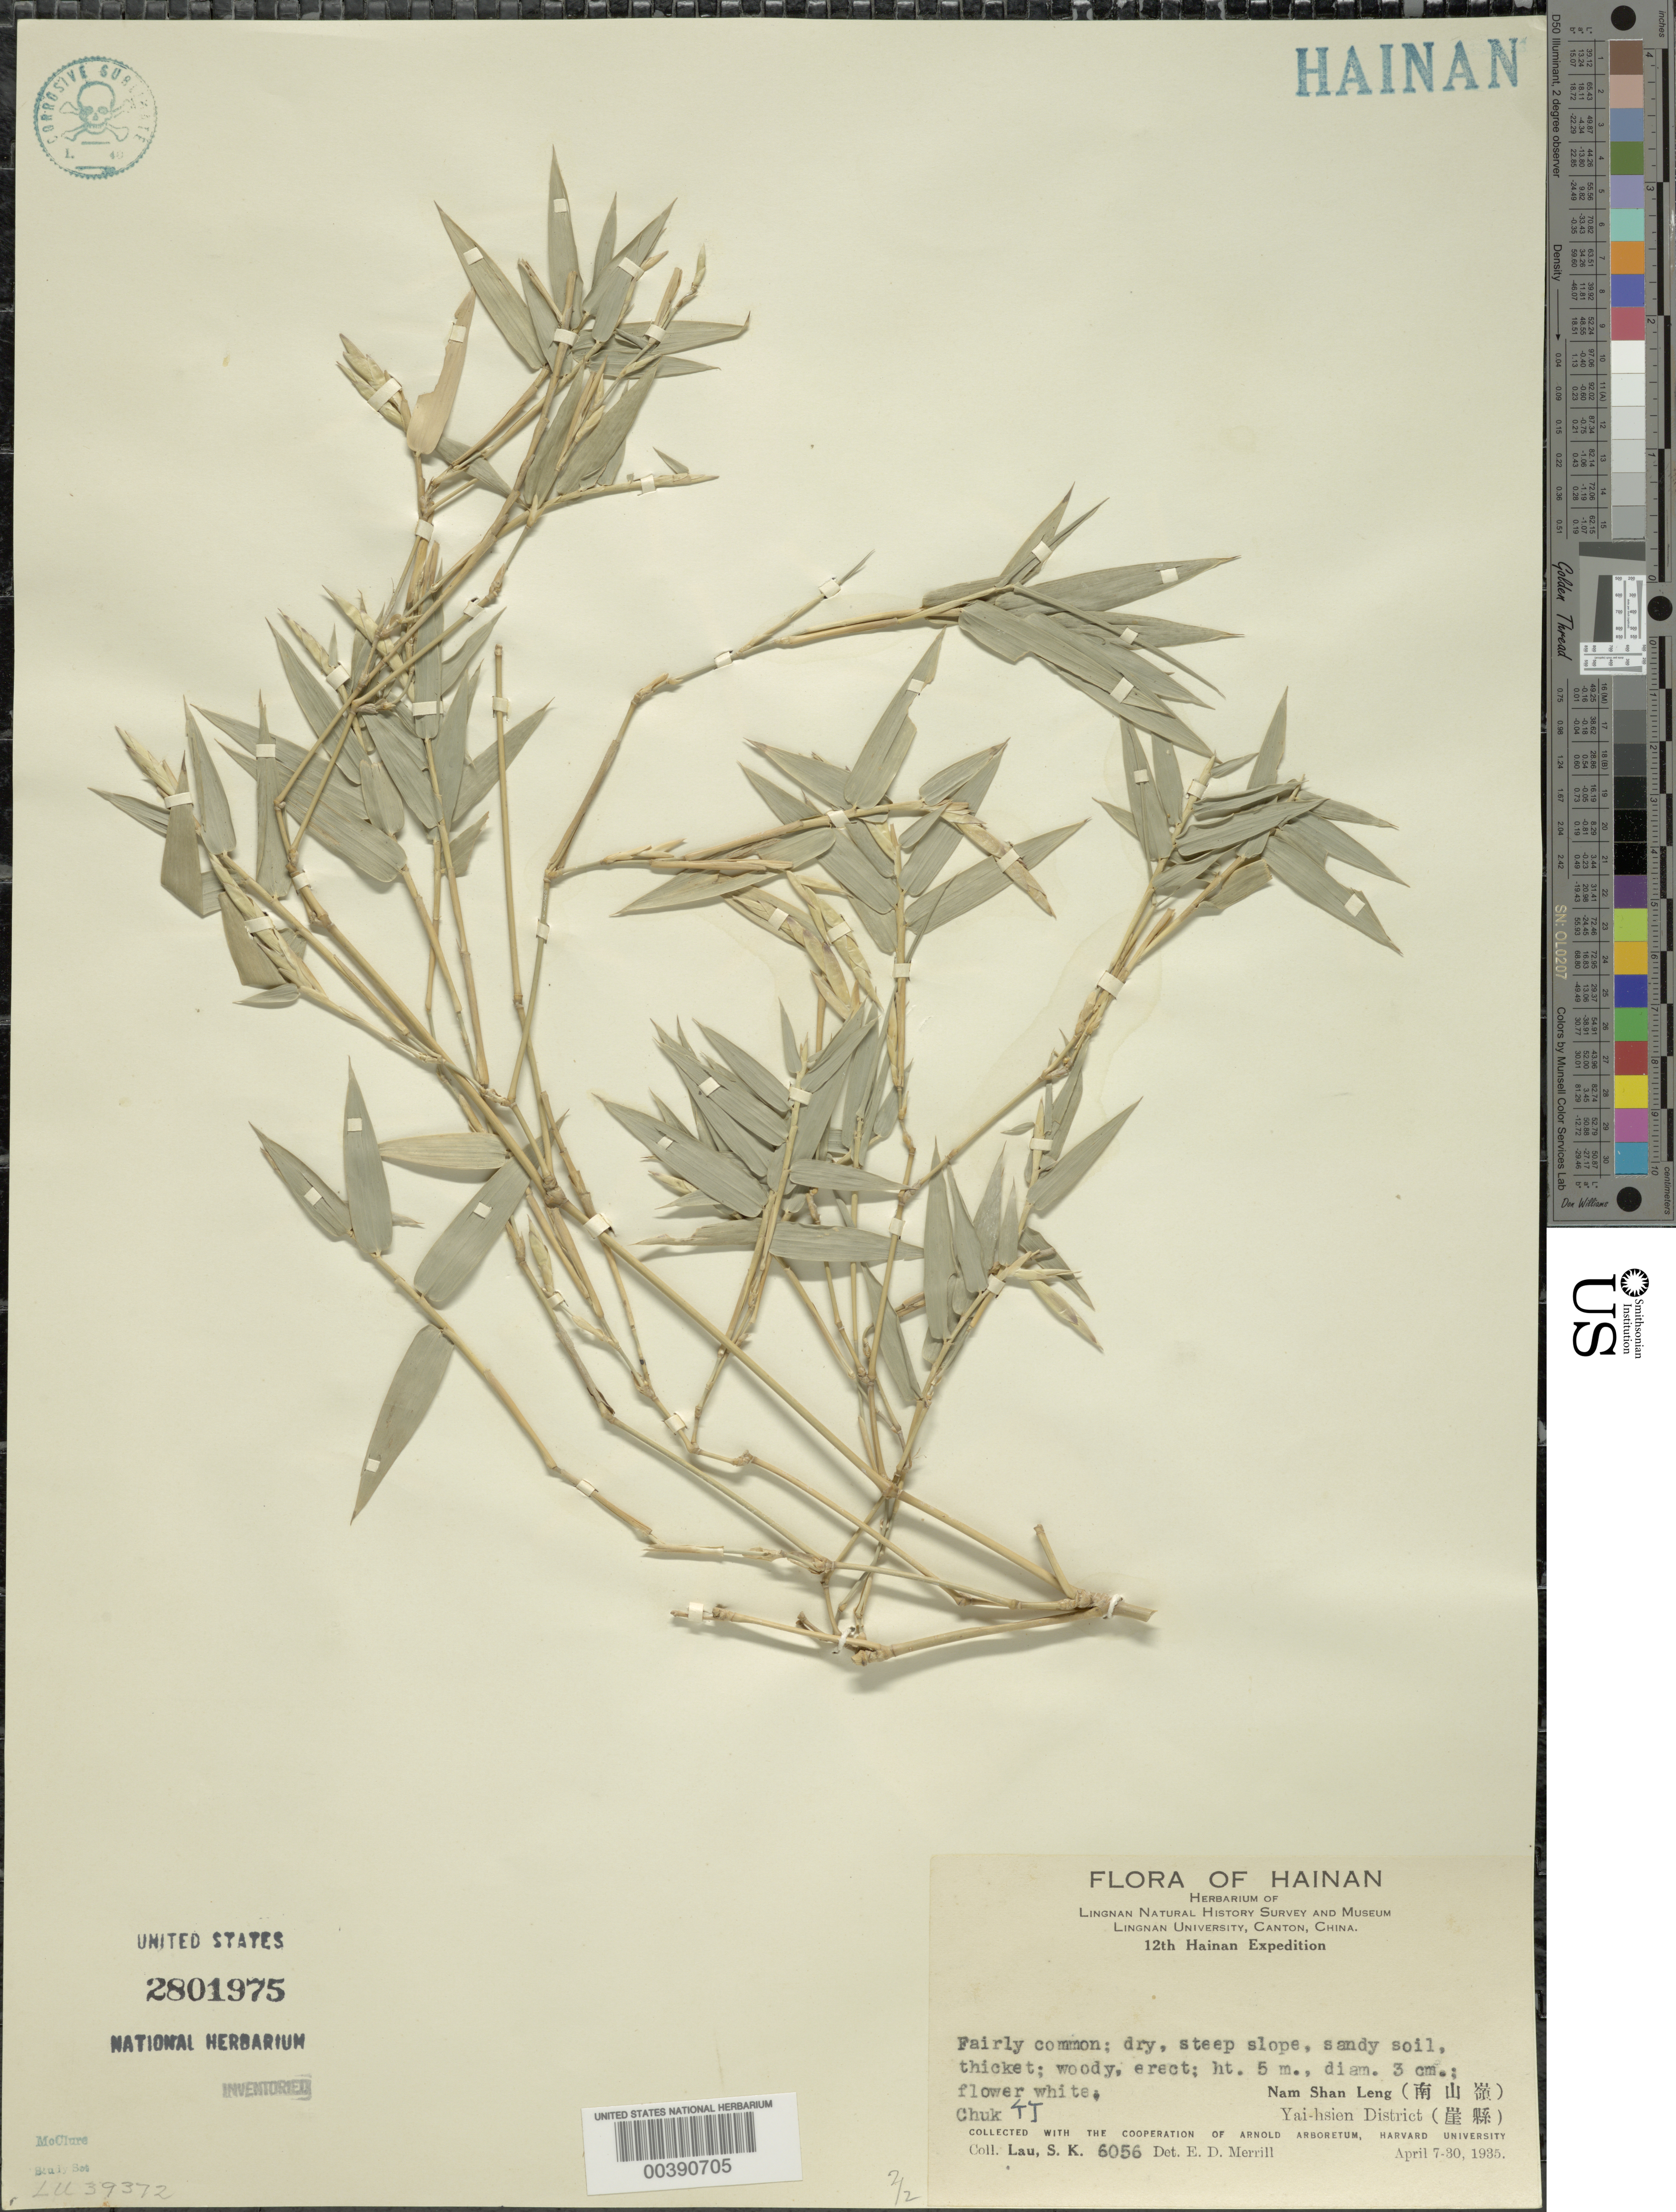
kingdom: Plantae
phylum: Tracheophyta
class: Liliopsida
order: Poales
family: Poaceae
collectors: S. K. Lau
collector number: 6056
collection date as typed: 07 Apr 1935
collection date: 1935-04-07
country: China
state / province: Guangdong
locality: Yai-hsien dist., nam shan leng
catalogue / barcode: US 2801975